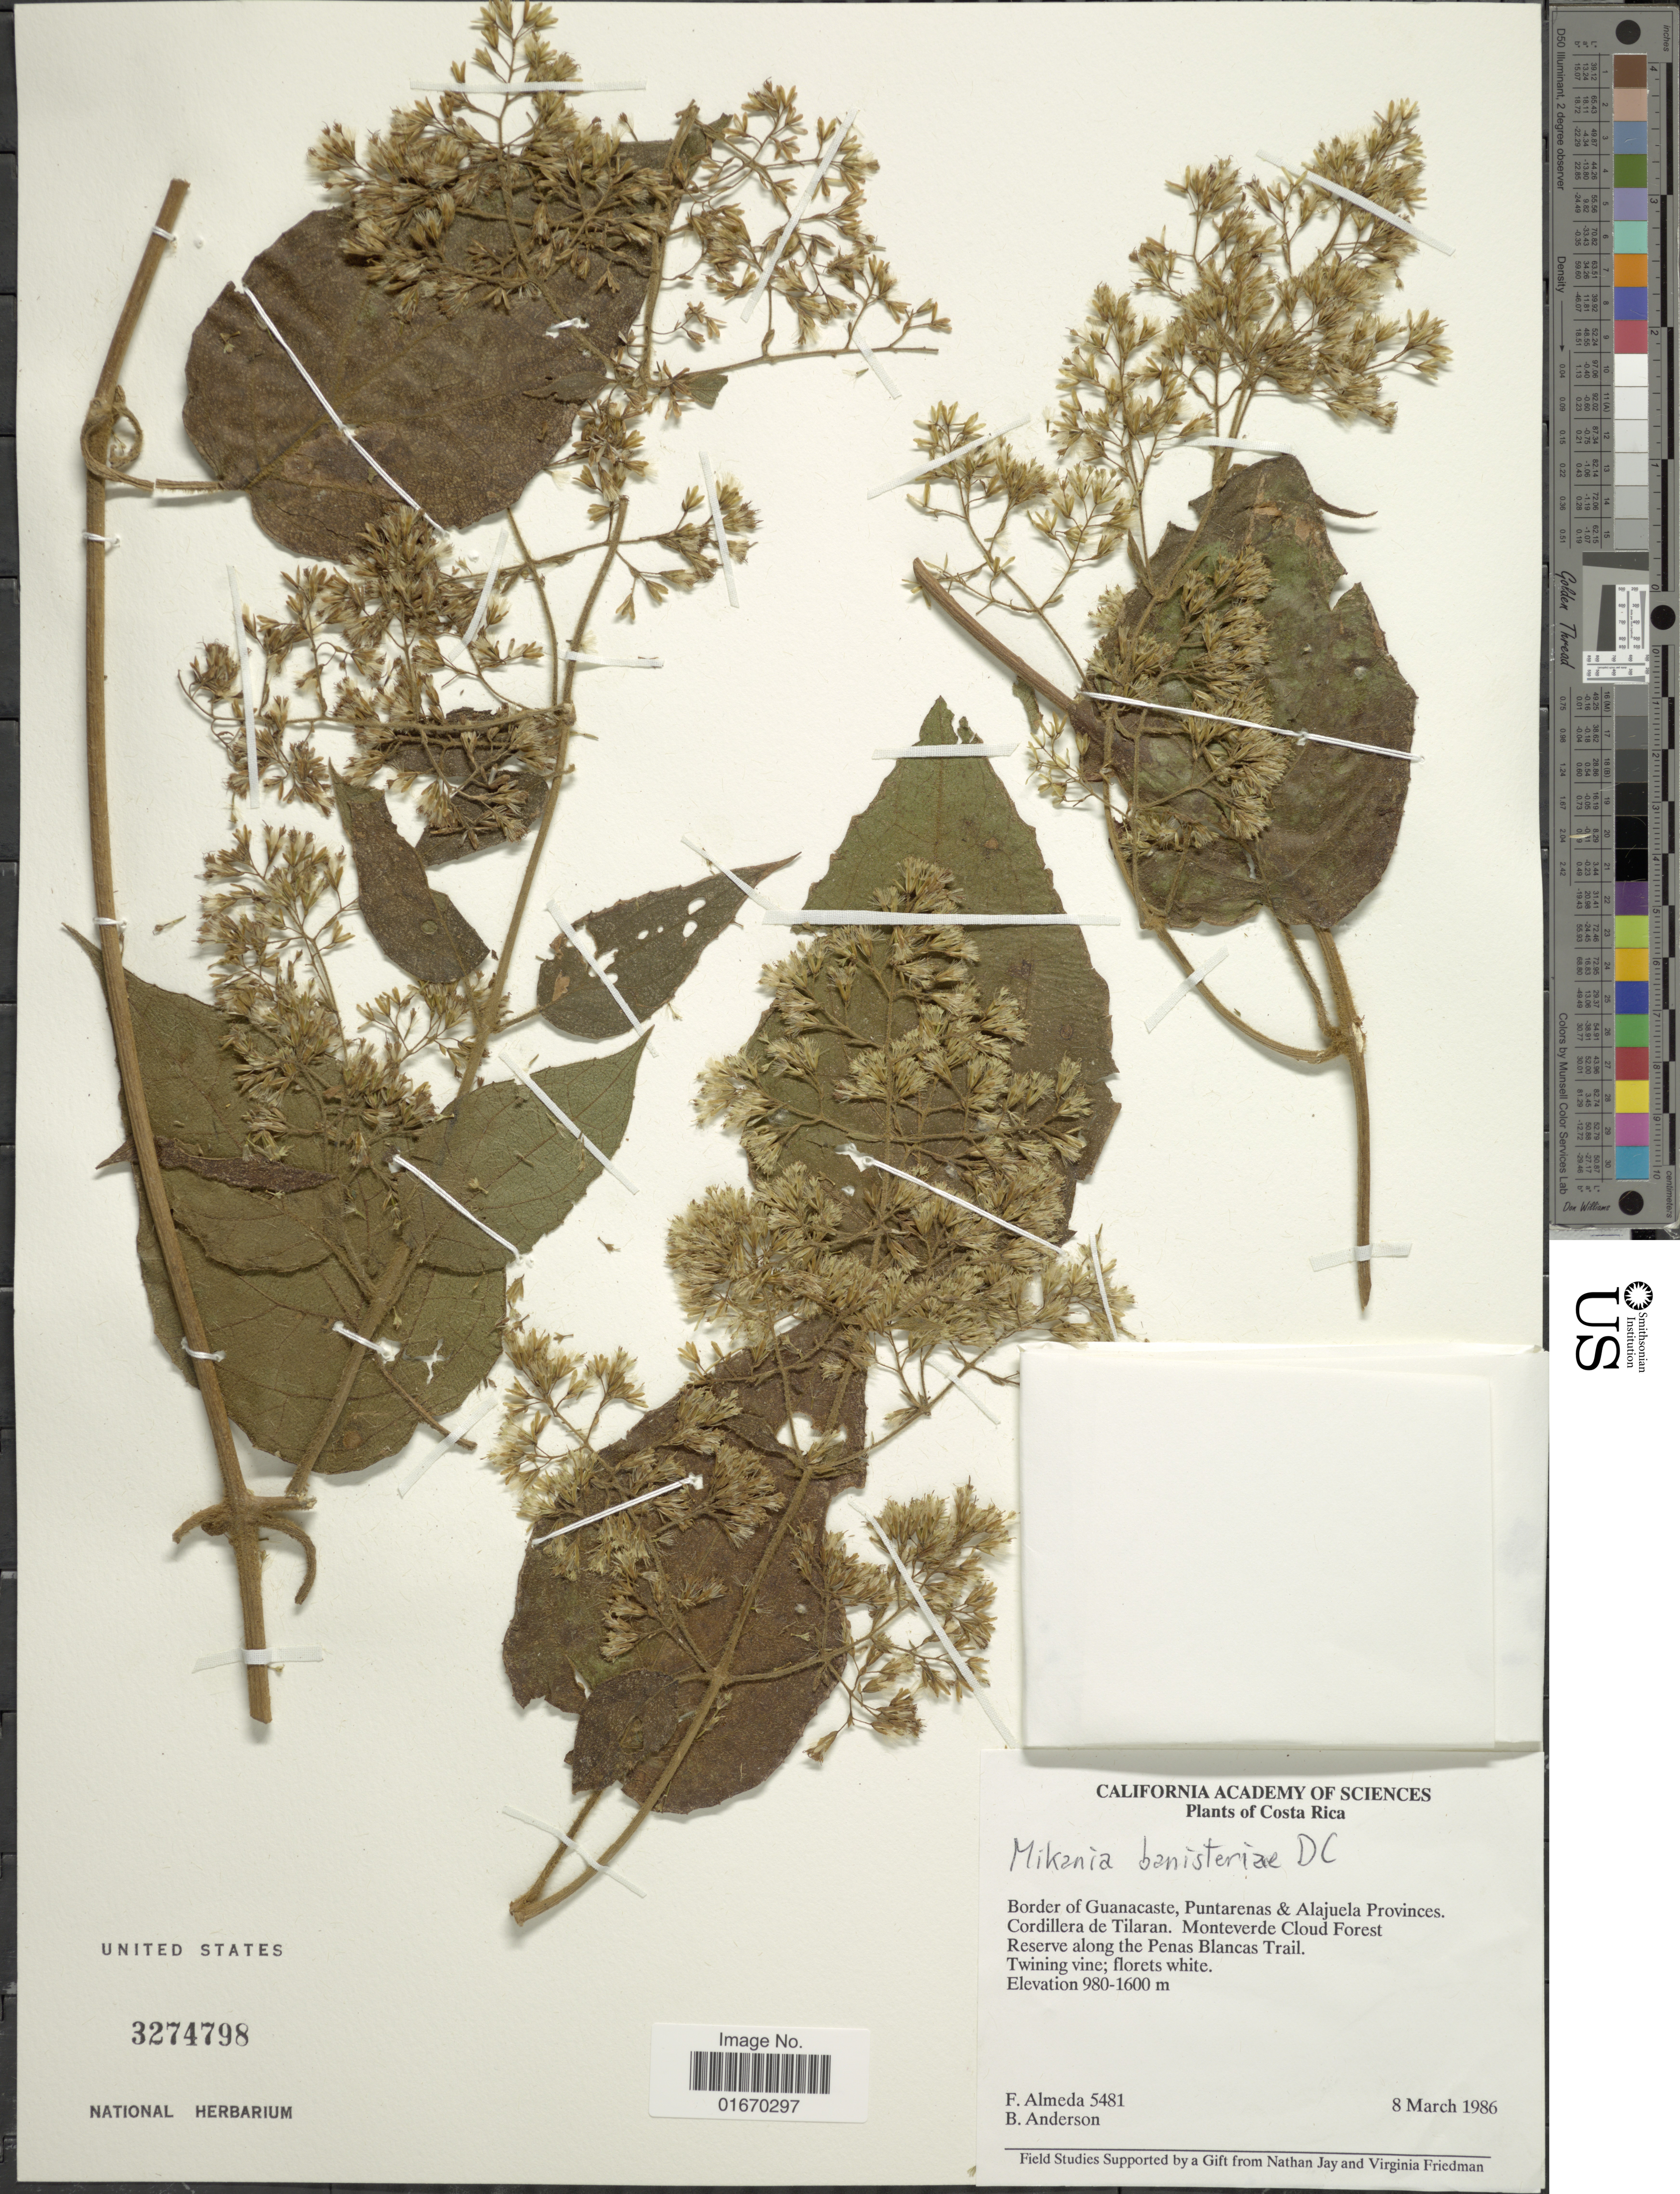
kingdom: Plantae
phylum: Tracheophyta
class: Magnoliopsida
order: Asterales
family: Asteraceae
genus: Mikania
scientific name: Mikania banisteriae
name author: DC.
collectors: F. Almeda & B. Anderson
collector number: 5481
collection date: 1986-03-08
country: Costa Rica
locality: Border of Guanacaste, Puntarenas and Alajuela Provinces, Cordillera de Tilaran, Monteverde Cloud Forest Reserve along the Penas Blancas Trail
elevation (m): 980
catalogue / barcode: US 3274798